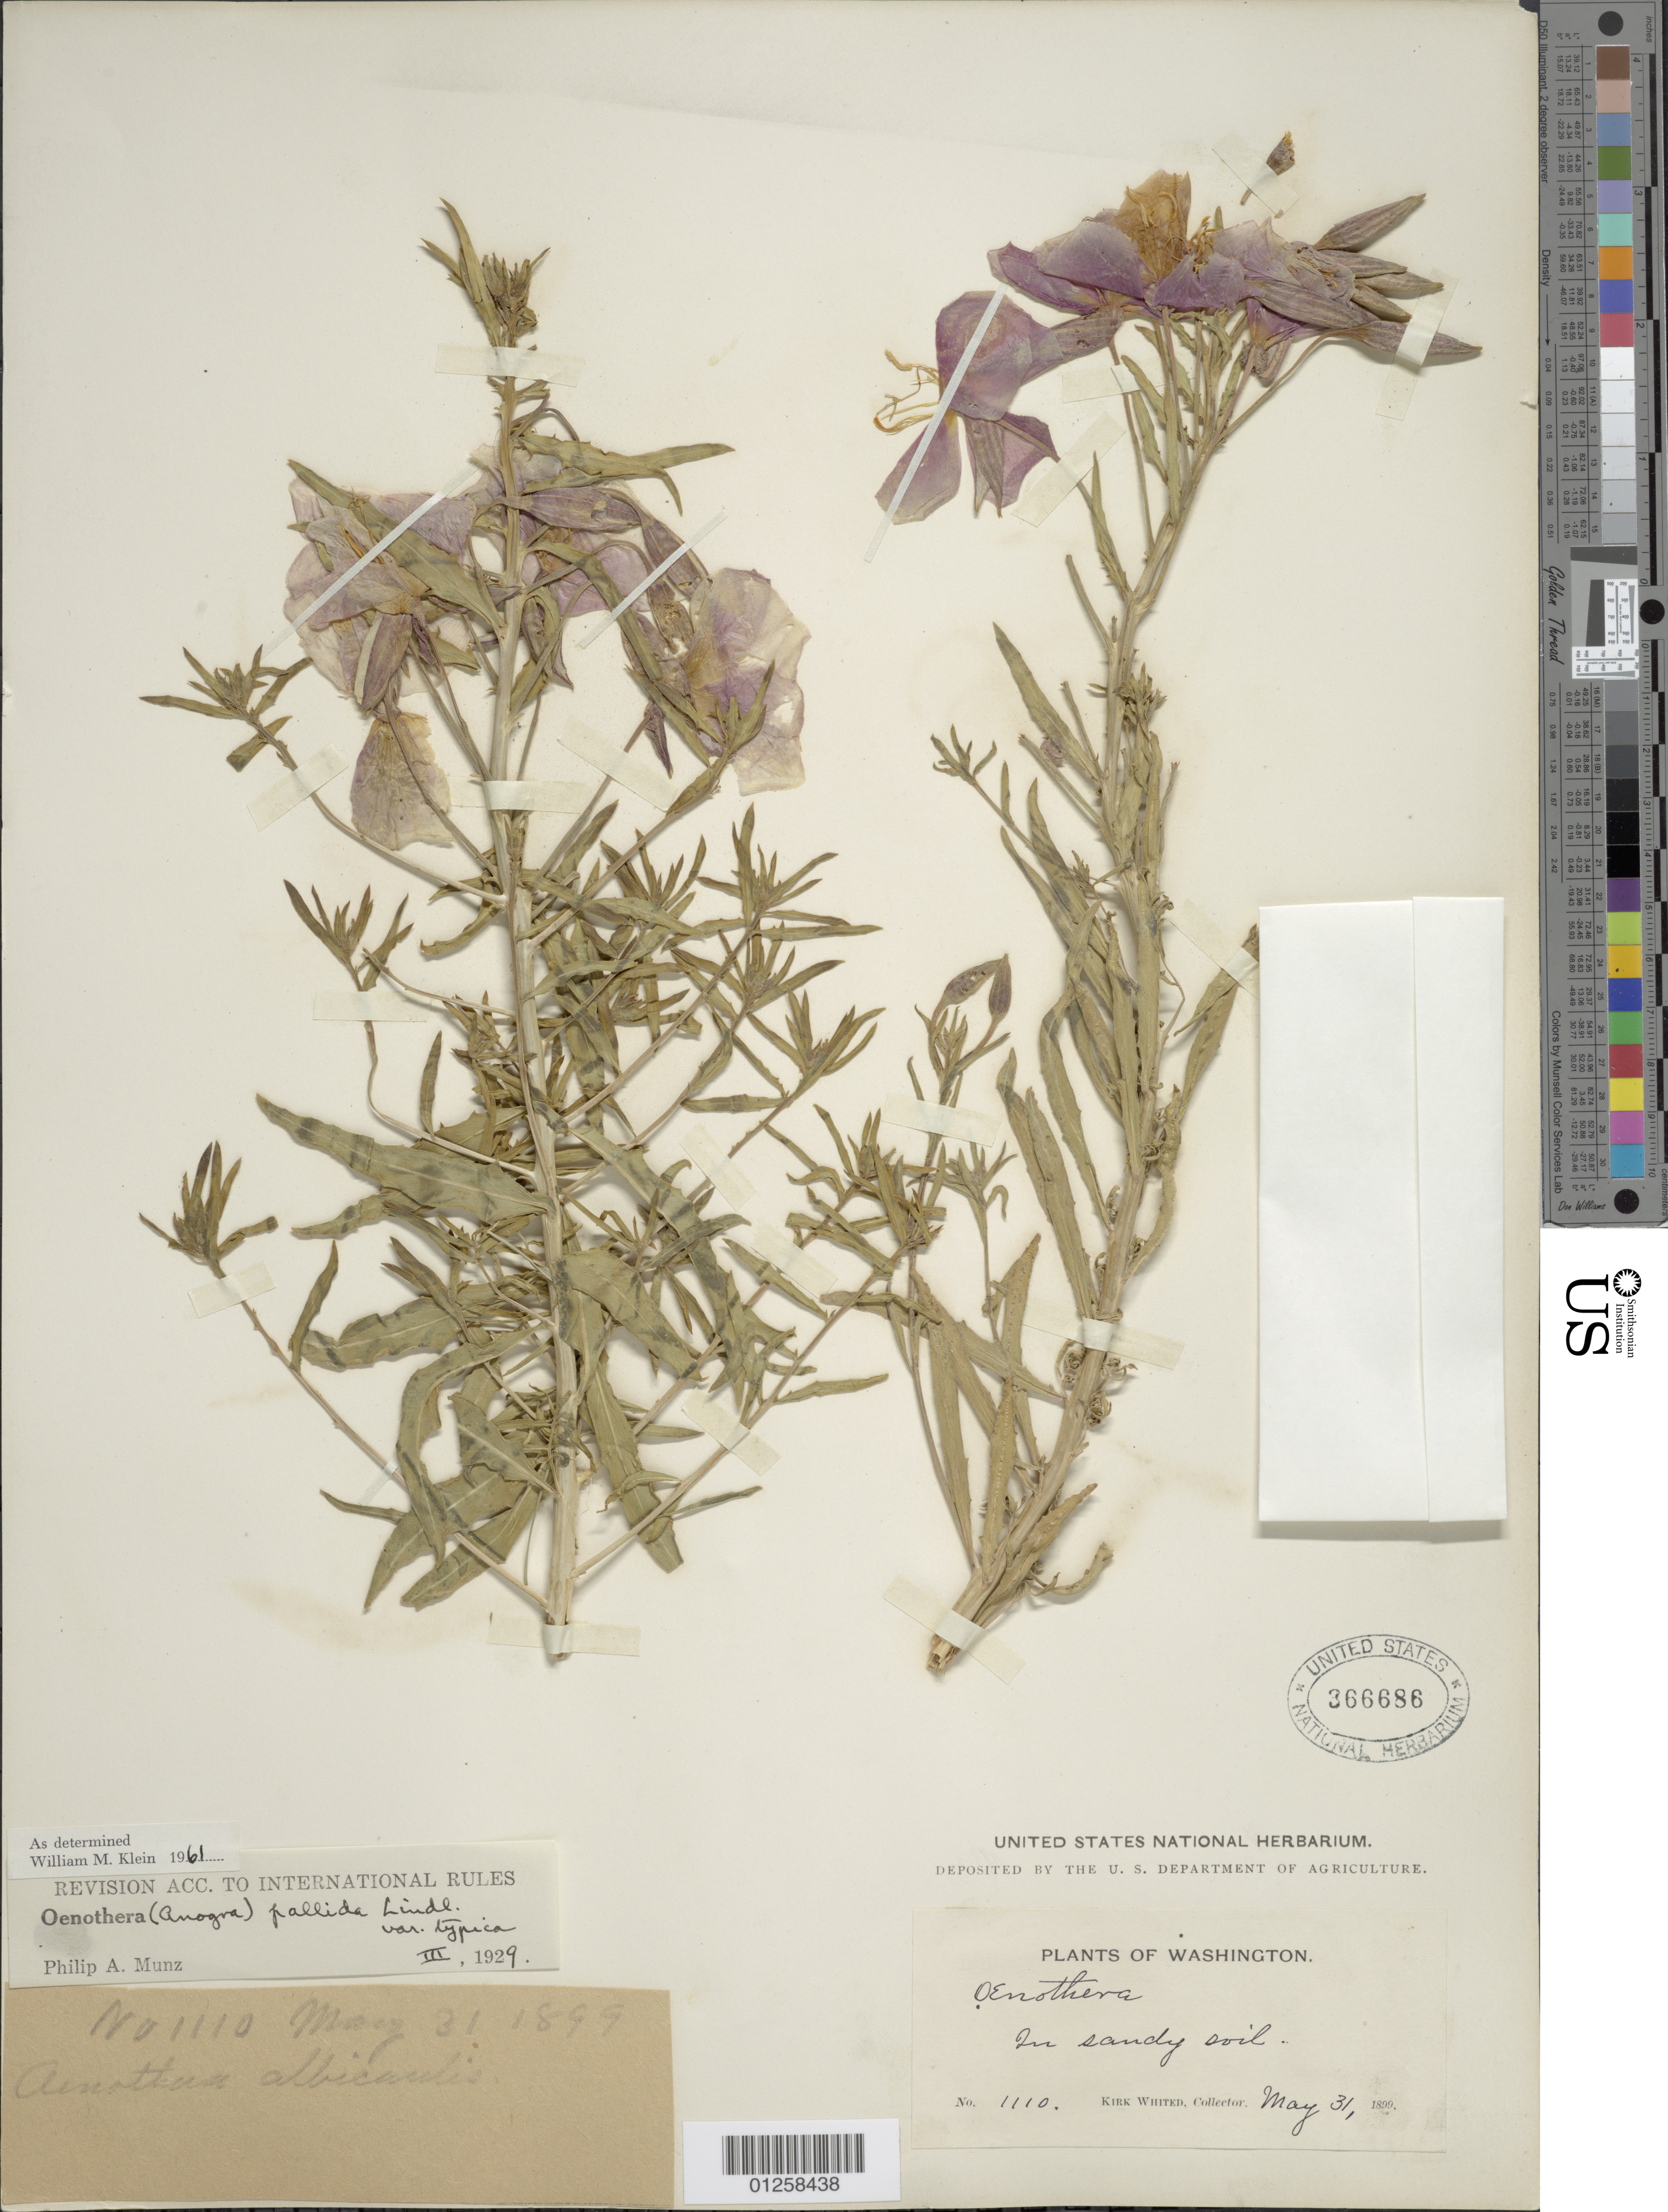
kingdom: Plantae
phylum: Tracheophyta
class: Magnoliopsida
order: Myrtales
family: Onagraceae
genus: Oenothera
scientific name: Oenothera pallida subsp. pallida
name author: Lindl.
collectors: K. Whited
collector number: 1110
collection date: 1899-05-31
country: United States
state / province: Washington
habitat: In sandy soil.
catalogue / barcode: US 366686